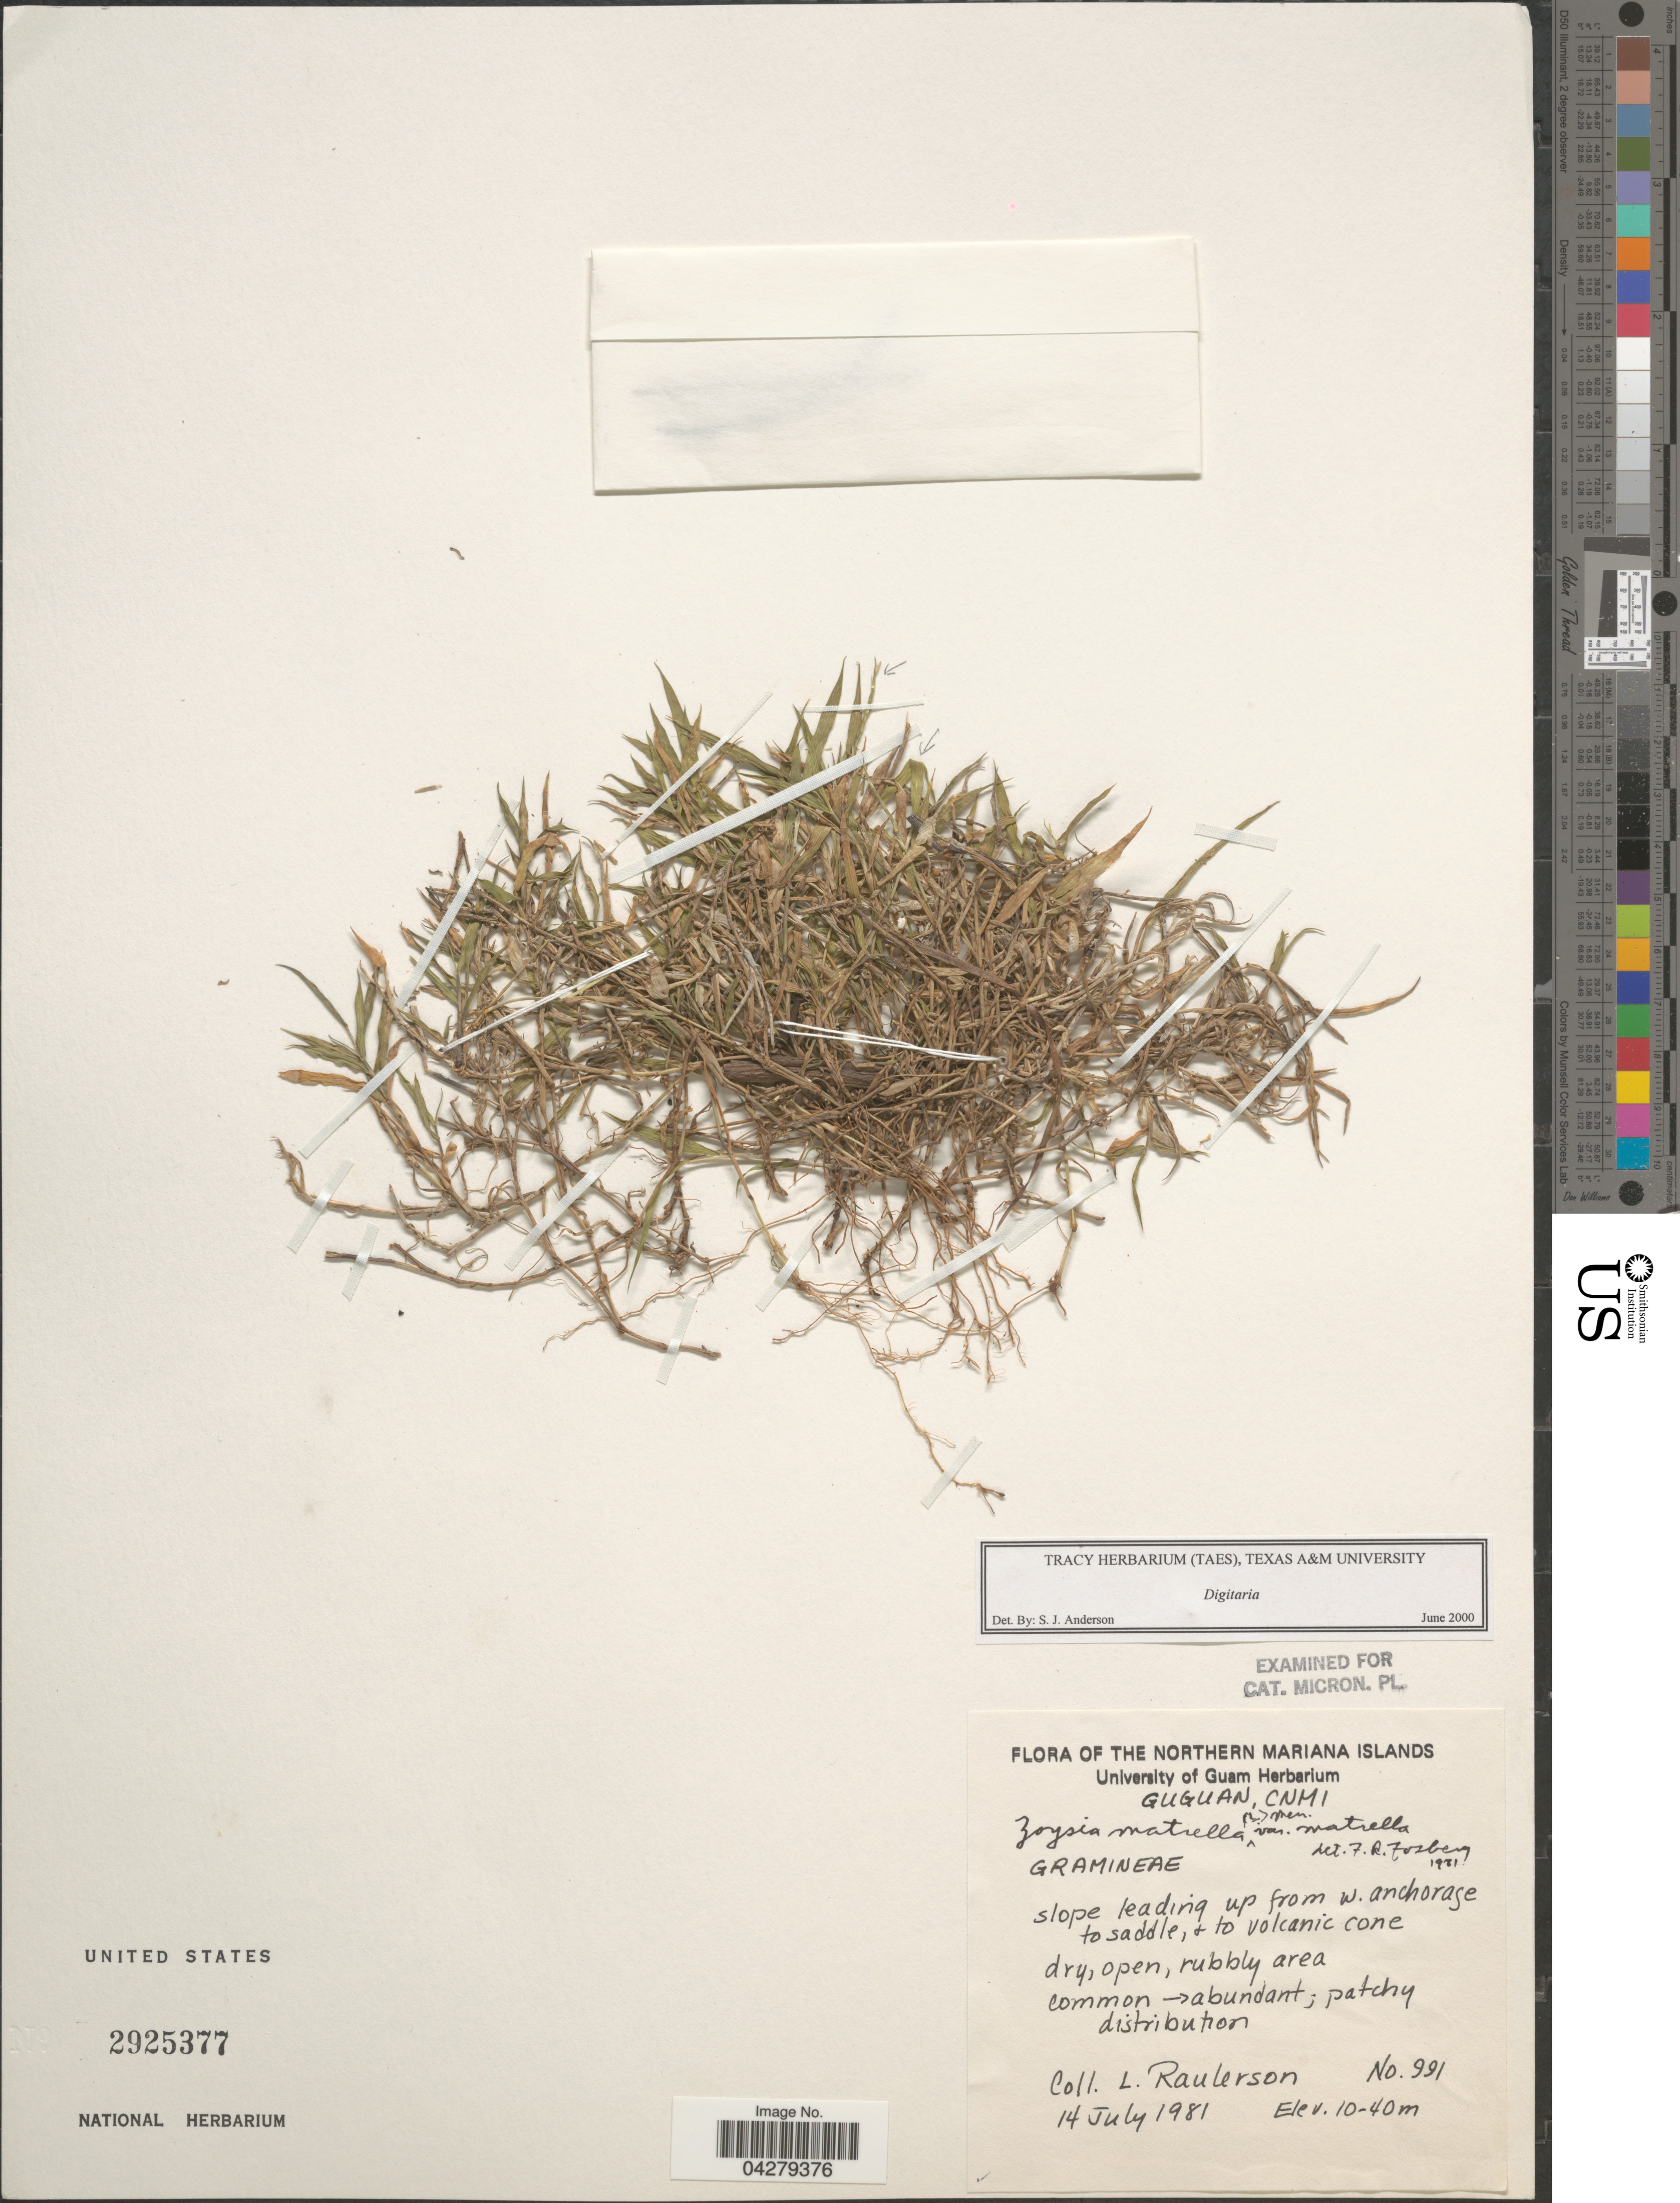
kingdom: Plantae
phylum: Tracheophyta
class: Liliopsida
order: Poales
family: Poaceae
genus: Digitaria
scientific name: Digitaria sp.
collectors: L. Raulerson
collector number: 991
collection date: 1981-07-14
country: Northern Mariana Islands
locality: Guguan, CNMI. Slope leading up from W. anchorage to saddle, + to volcanic cone.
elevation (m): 10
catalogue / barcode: US 2925377